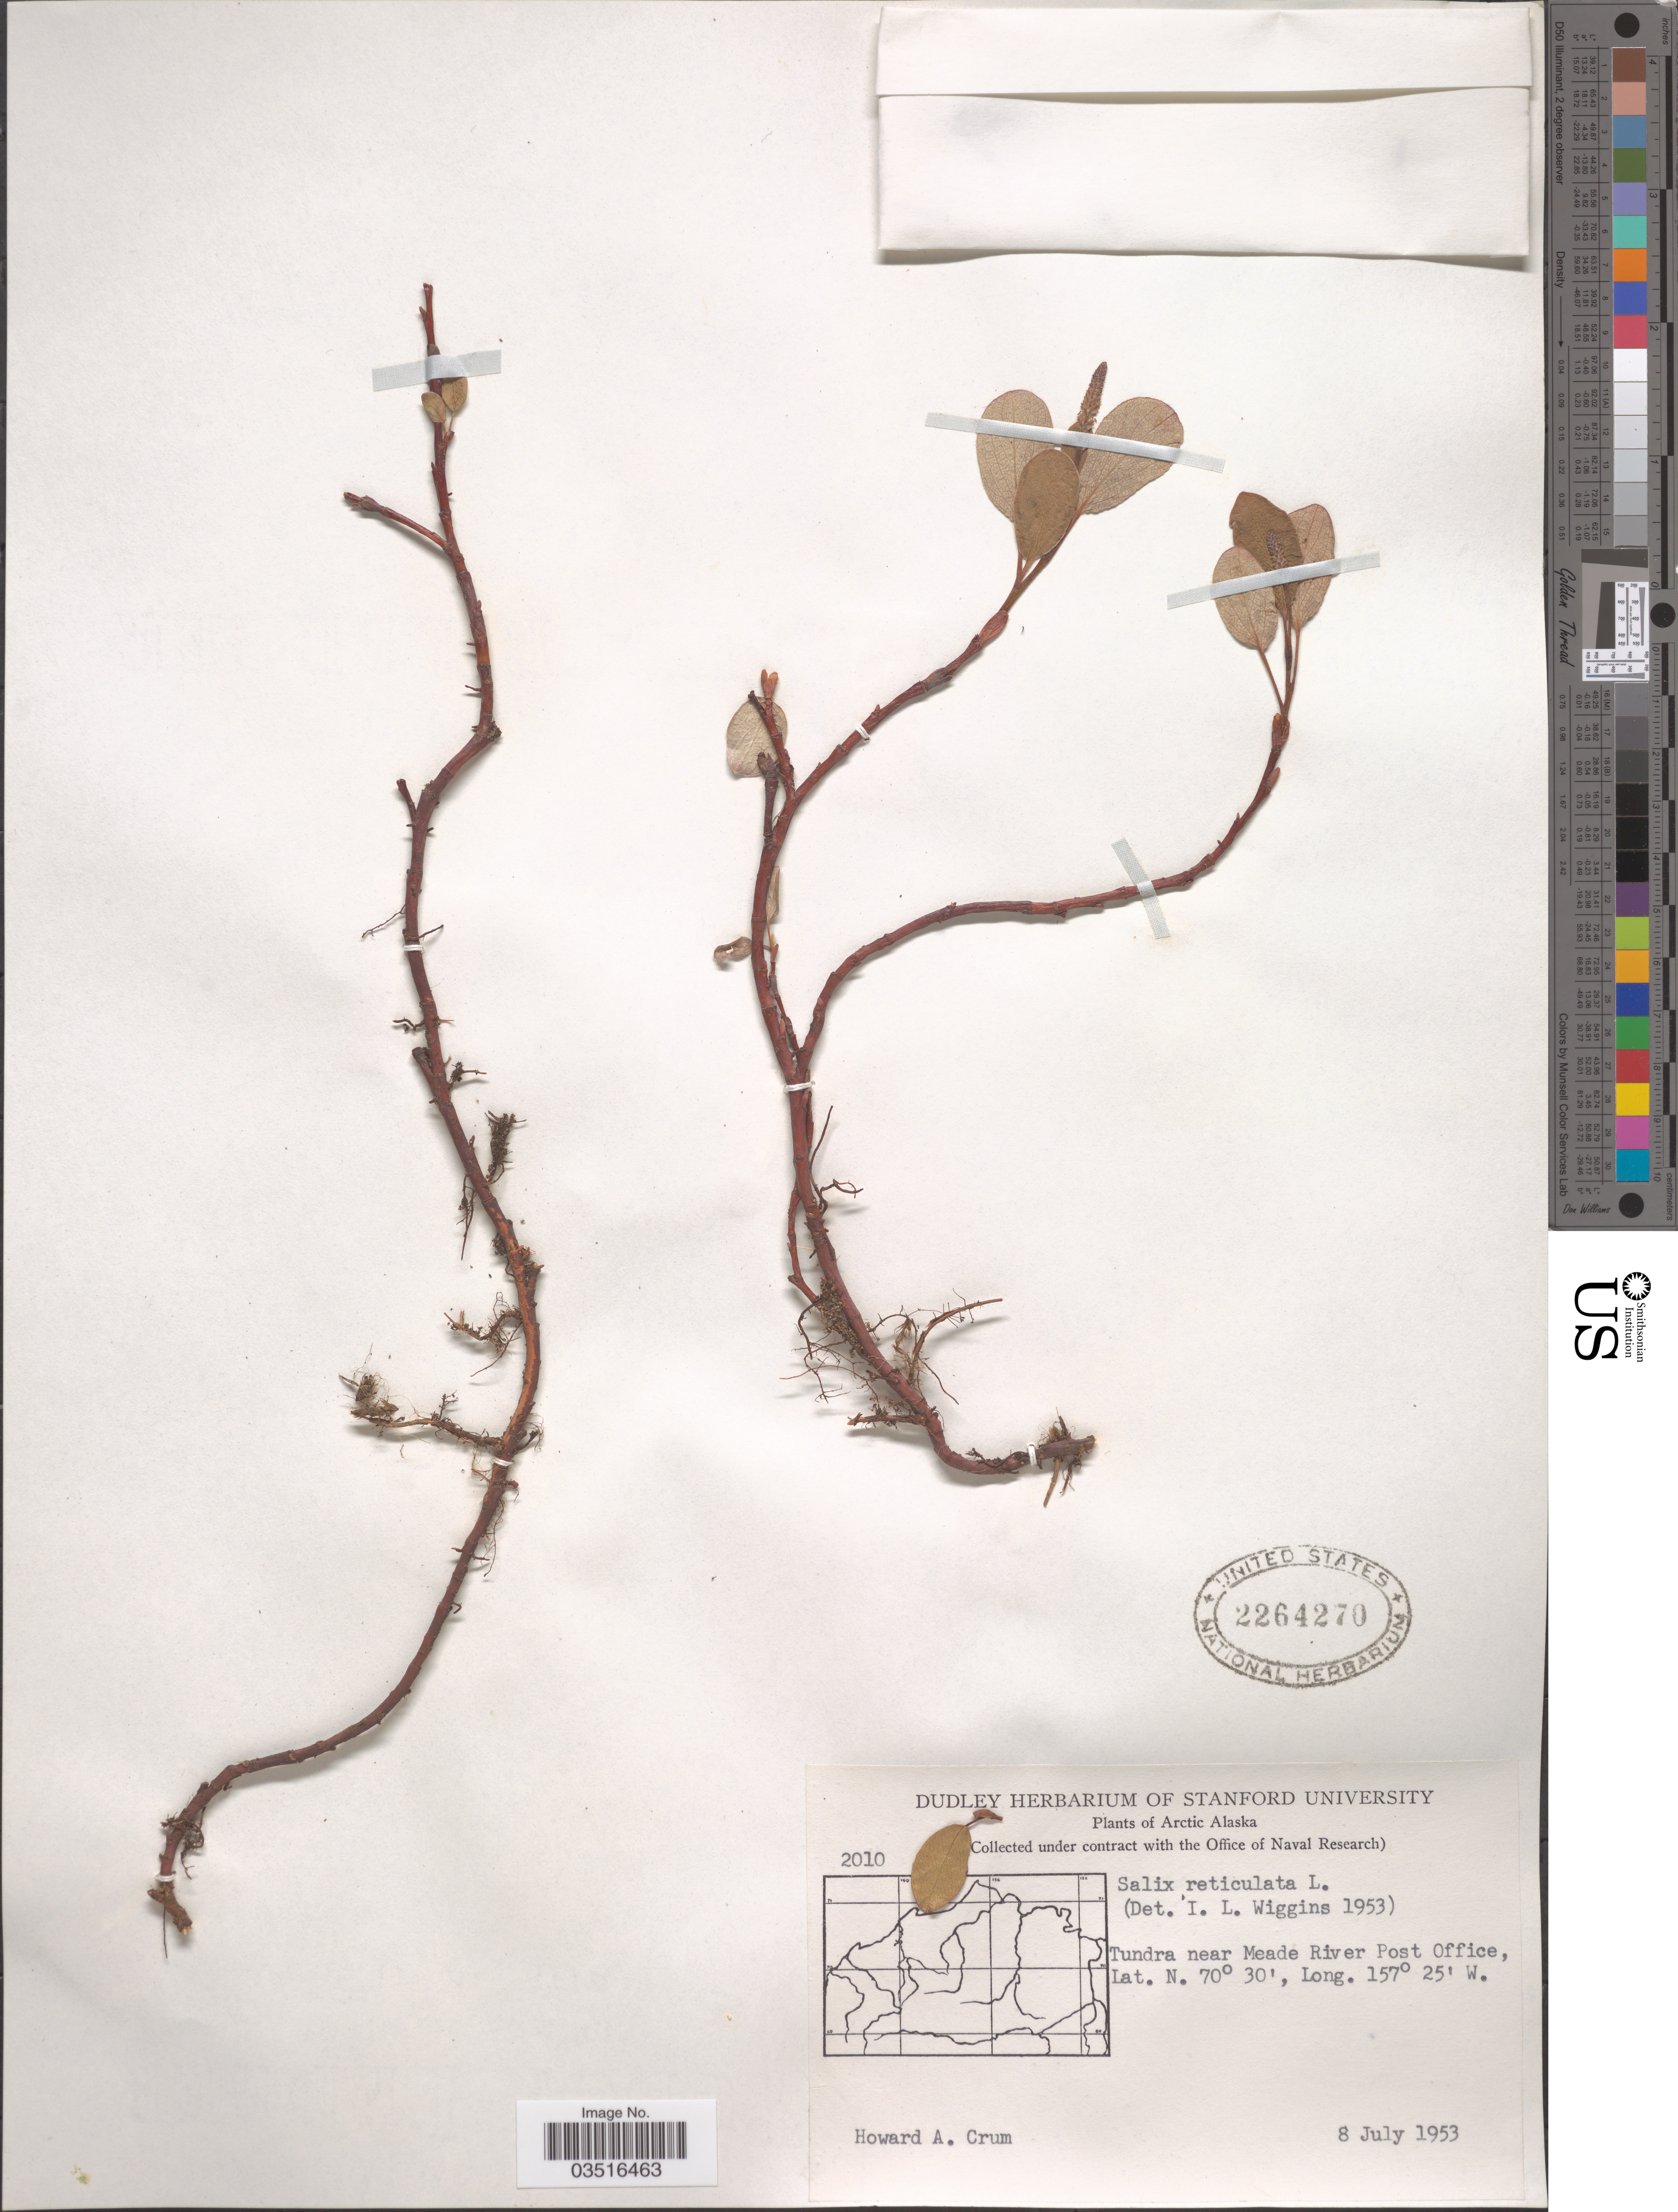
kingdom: Plantae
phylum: Tracheophyta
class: Magnoliopsida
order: Malpighiales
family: Salicaceae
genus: Salix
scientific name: Salix reticulata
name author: L.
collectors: H. A. Crum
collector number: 2010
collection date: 1953-07-08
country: United States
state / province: Alaska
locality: Arctic Alaska. Tundra near Meade River Post Office.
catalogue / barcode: US 2264270